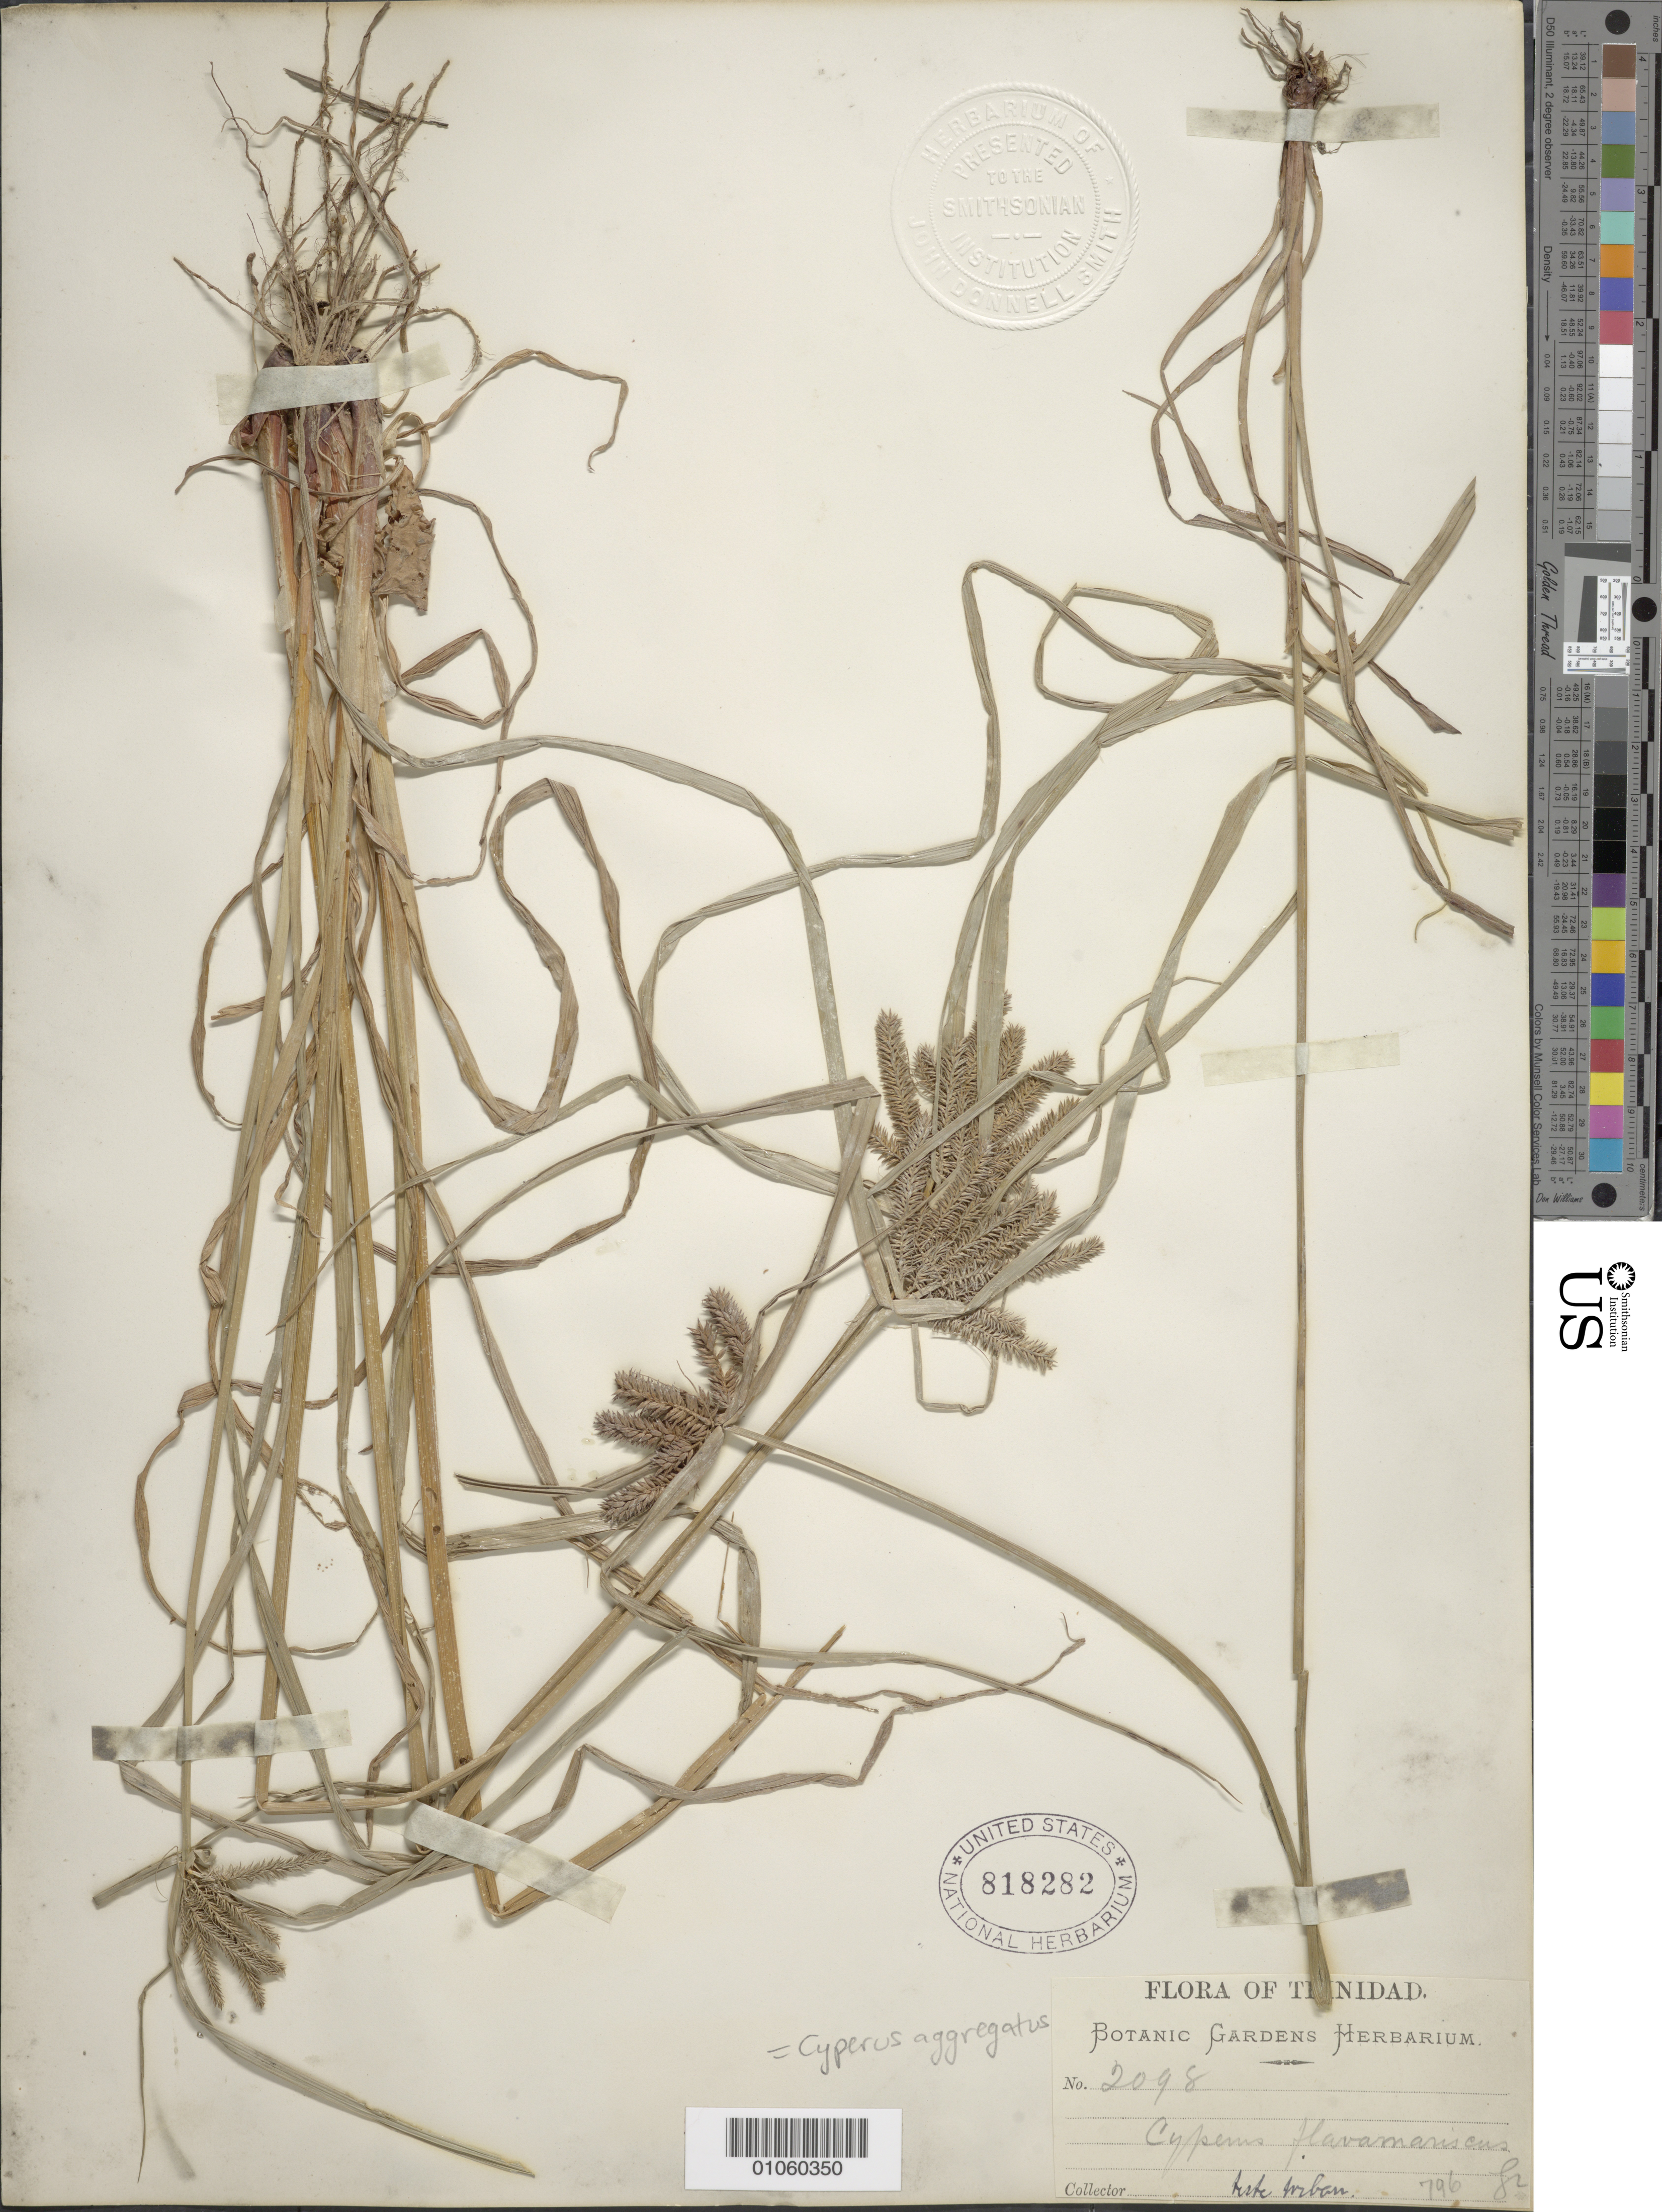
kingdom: Plantae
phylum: Tracheophyta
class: Liliopsida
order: Poales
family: Cyperaceae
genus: Cyperus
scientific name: Cyperus aggregatus var. aggregatus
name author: (Willd.) Endl.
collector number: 2098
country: Trinidad and Tobago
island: Trinidad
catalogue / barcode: US 818282